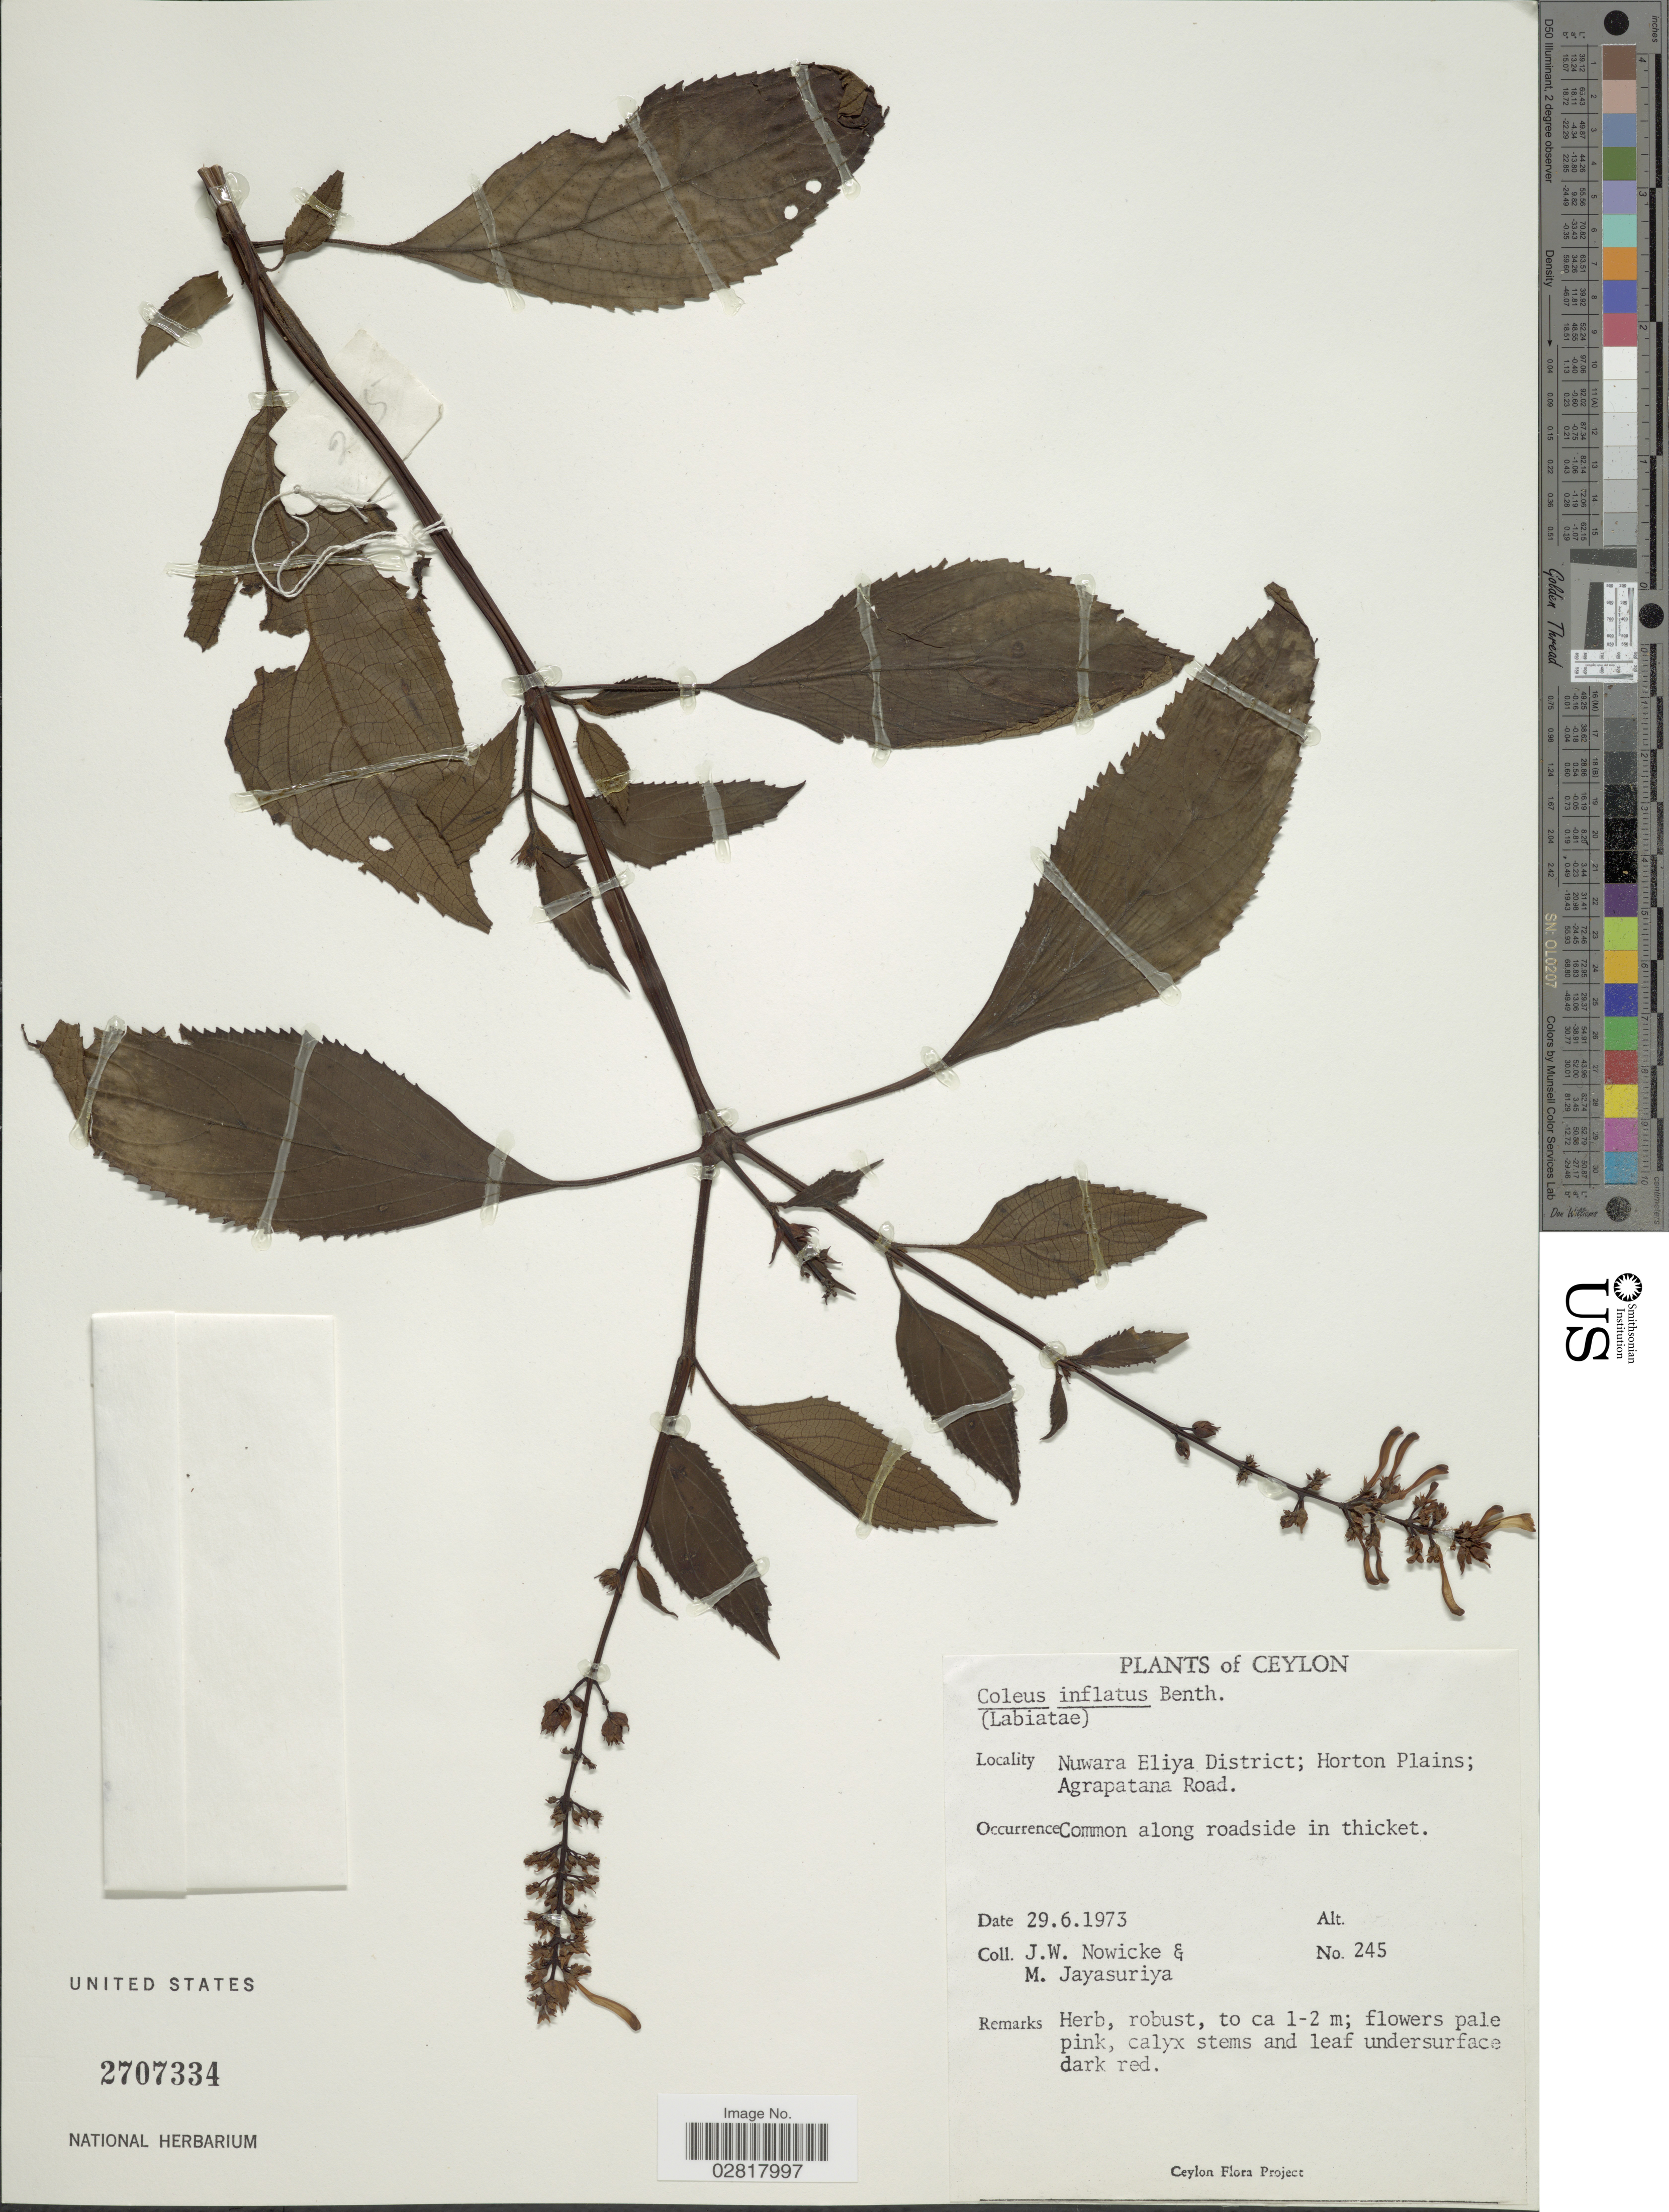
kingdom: Plantae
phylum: Tracheophyta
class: Magnoliopsida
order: Lamiales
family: Lamiaceae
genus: Plectranthus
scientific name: Plectranthus inflatus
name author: (Benth.) R.H. Willemse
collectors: J. W. Nowicke & M. Jayasuriya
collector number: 245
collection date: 1973-06-29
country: Sri Lanka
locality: Ceylon, Nuwara Eliya District; Horton Plains; Agrapatana Road.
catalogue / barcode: US 2707334